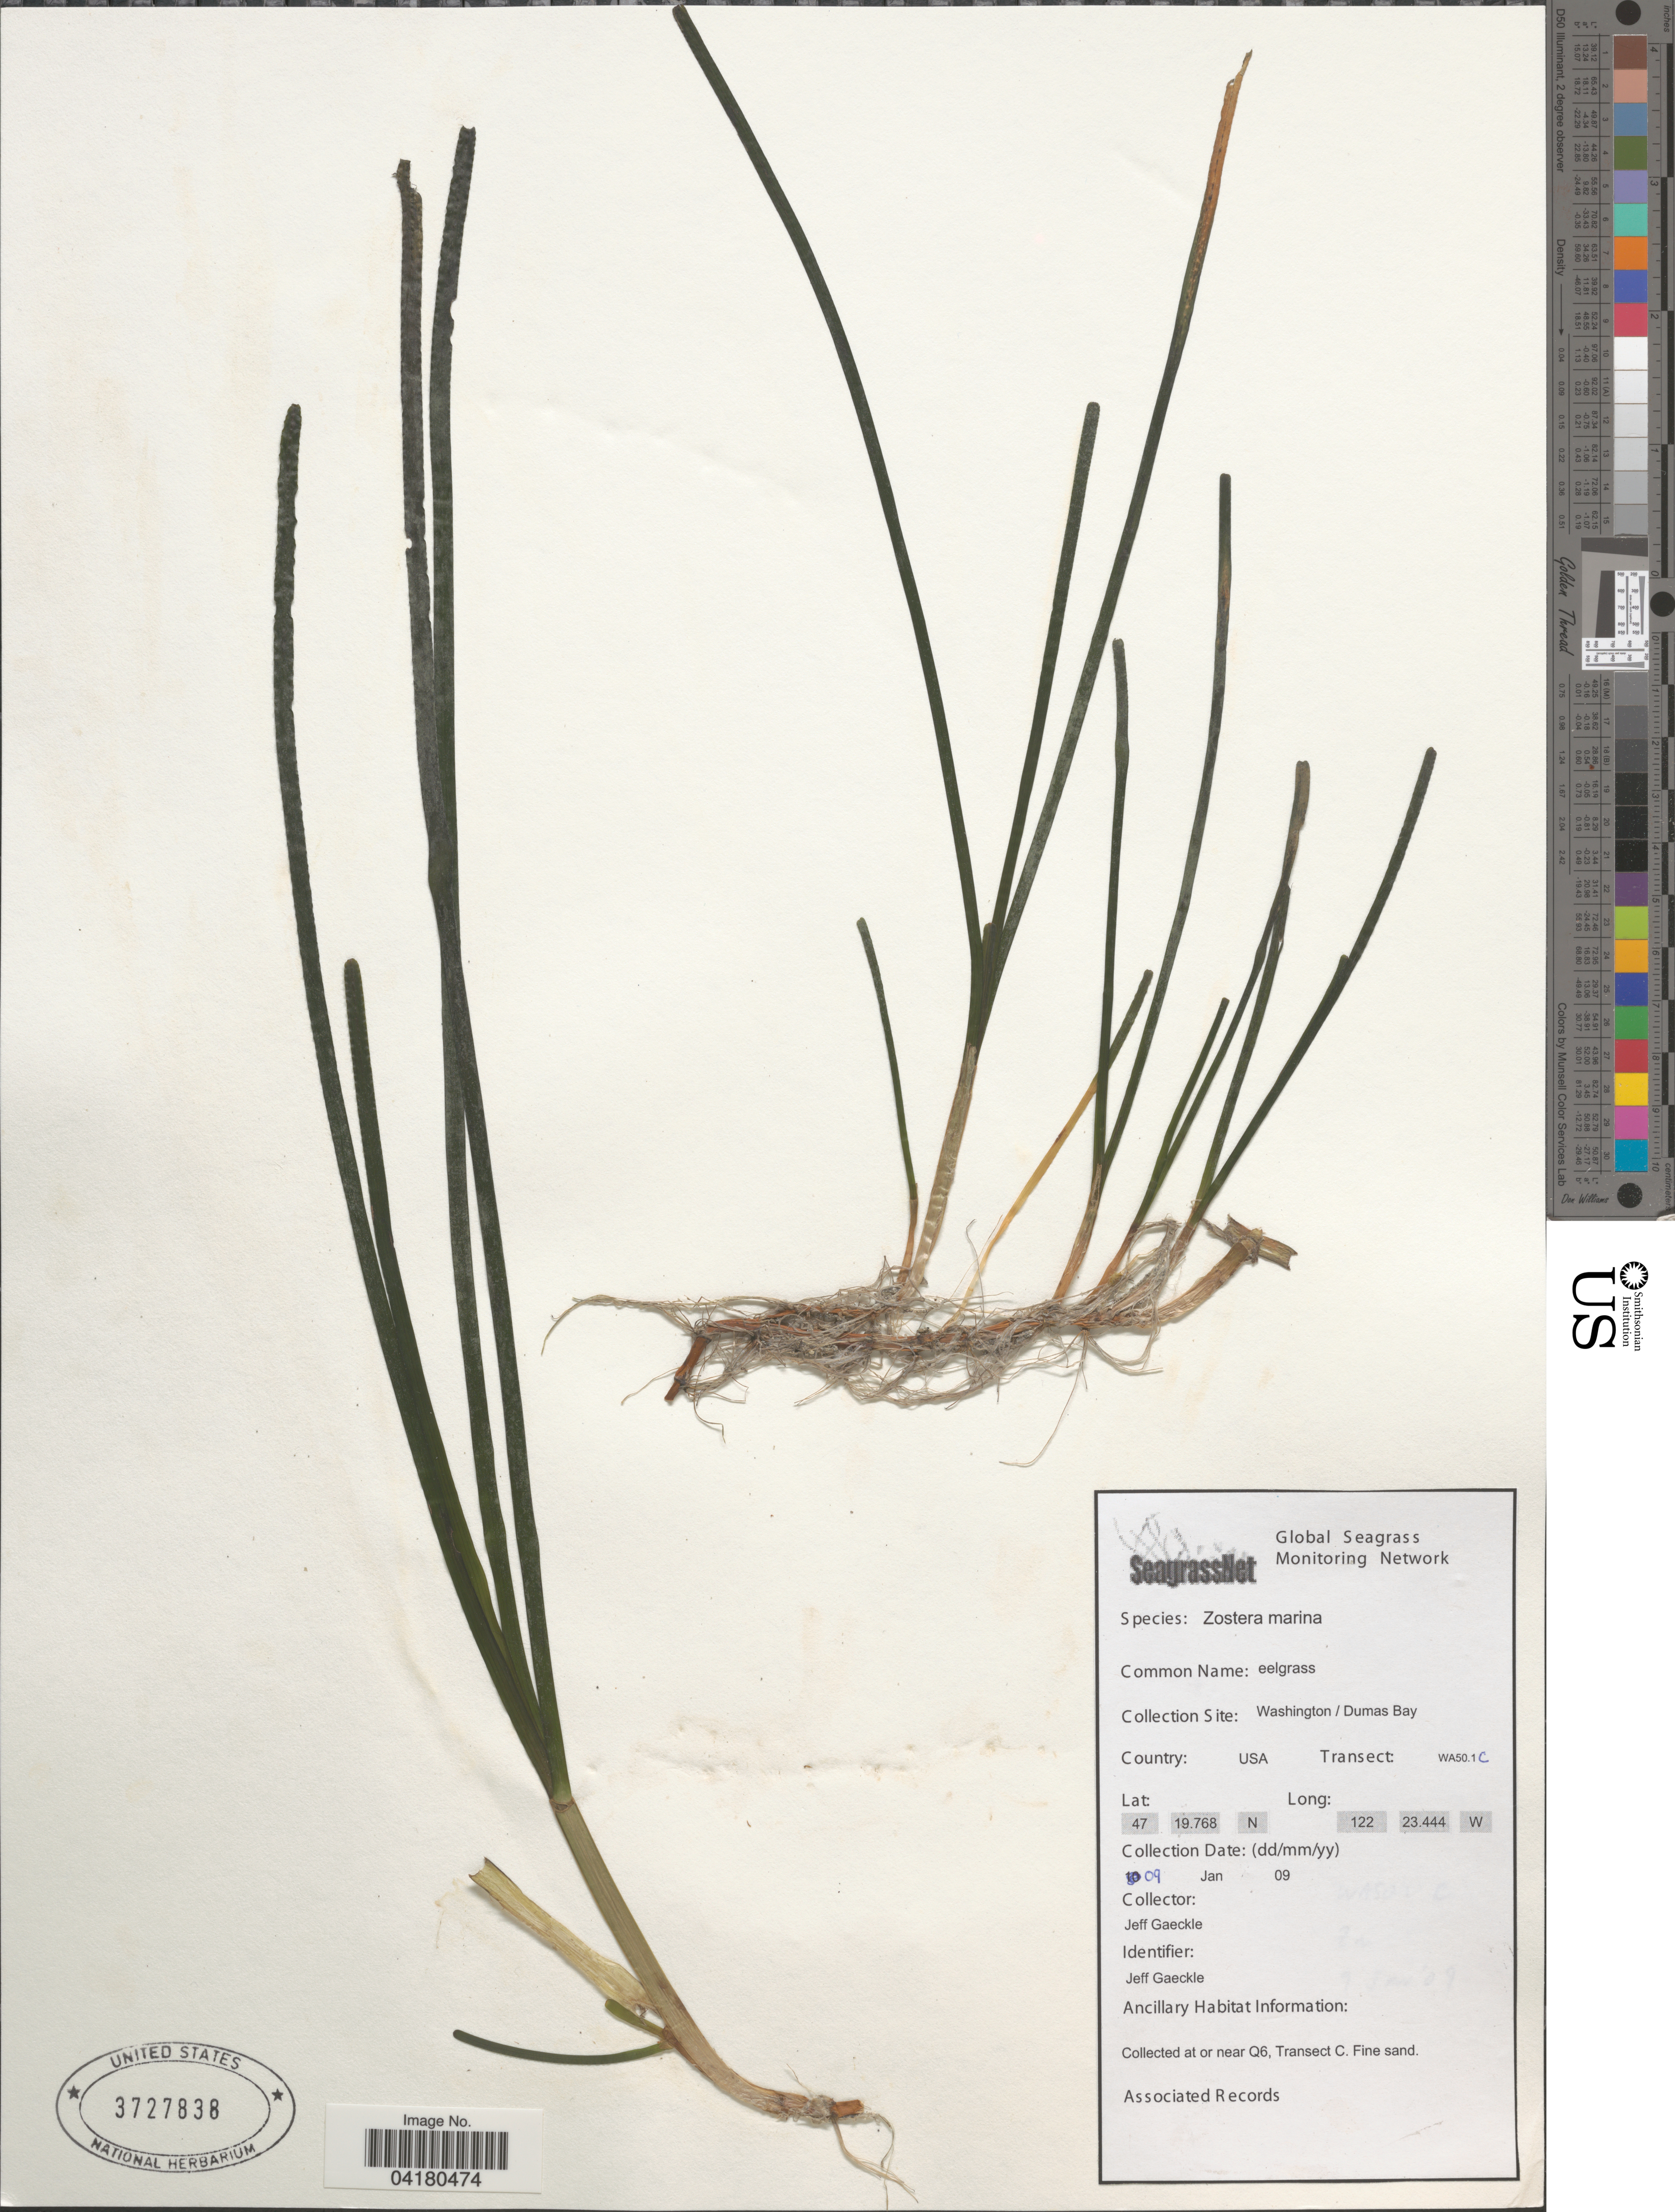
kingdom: Plantae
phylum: Tracheophyta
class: Liliopsida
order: Alismatales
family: Zosteraceae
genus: Zostera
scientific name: Zostera marina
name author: L.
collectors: J. Gaeckle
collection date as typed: Transcribed d/m/y: 9/1/9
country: United States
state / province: Washington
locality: Collection Site: Washington / Dumas Bay. Transect: WA50.1C.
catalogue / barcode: US 3727838